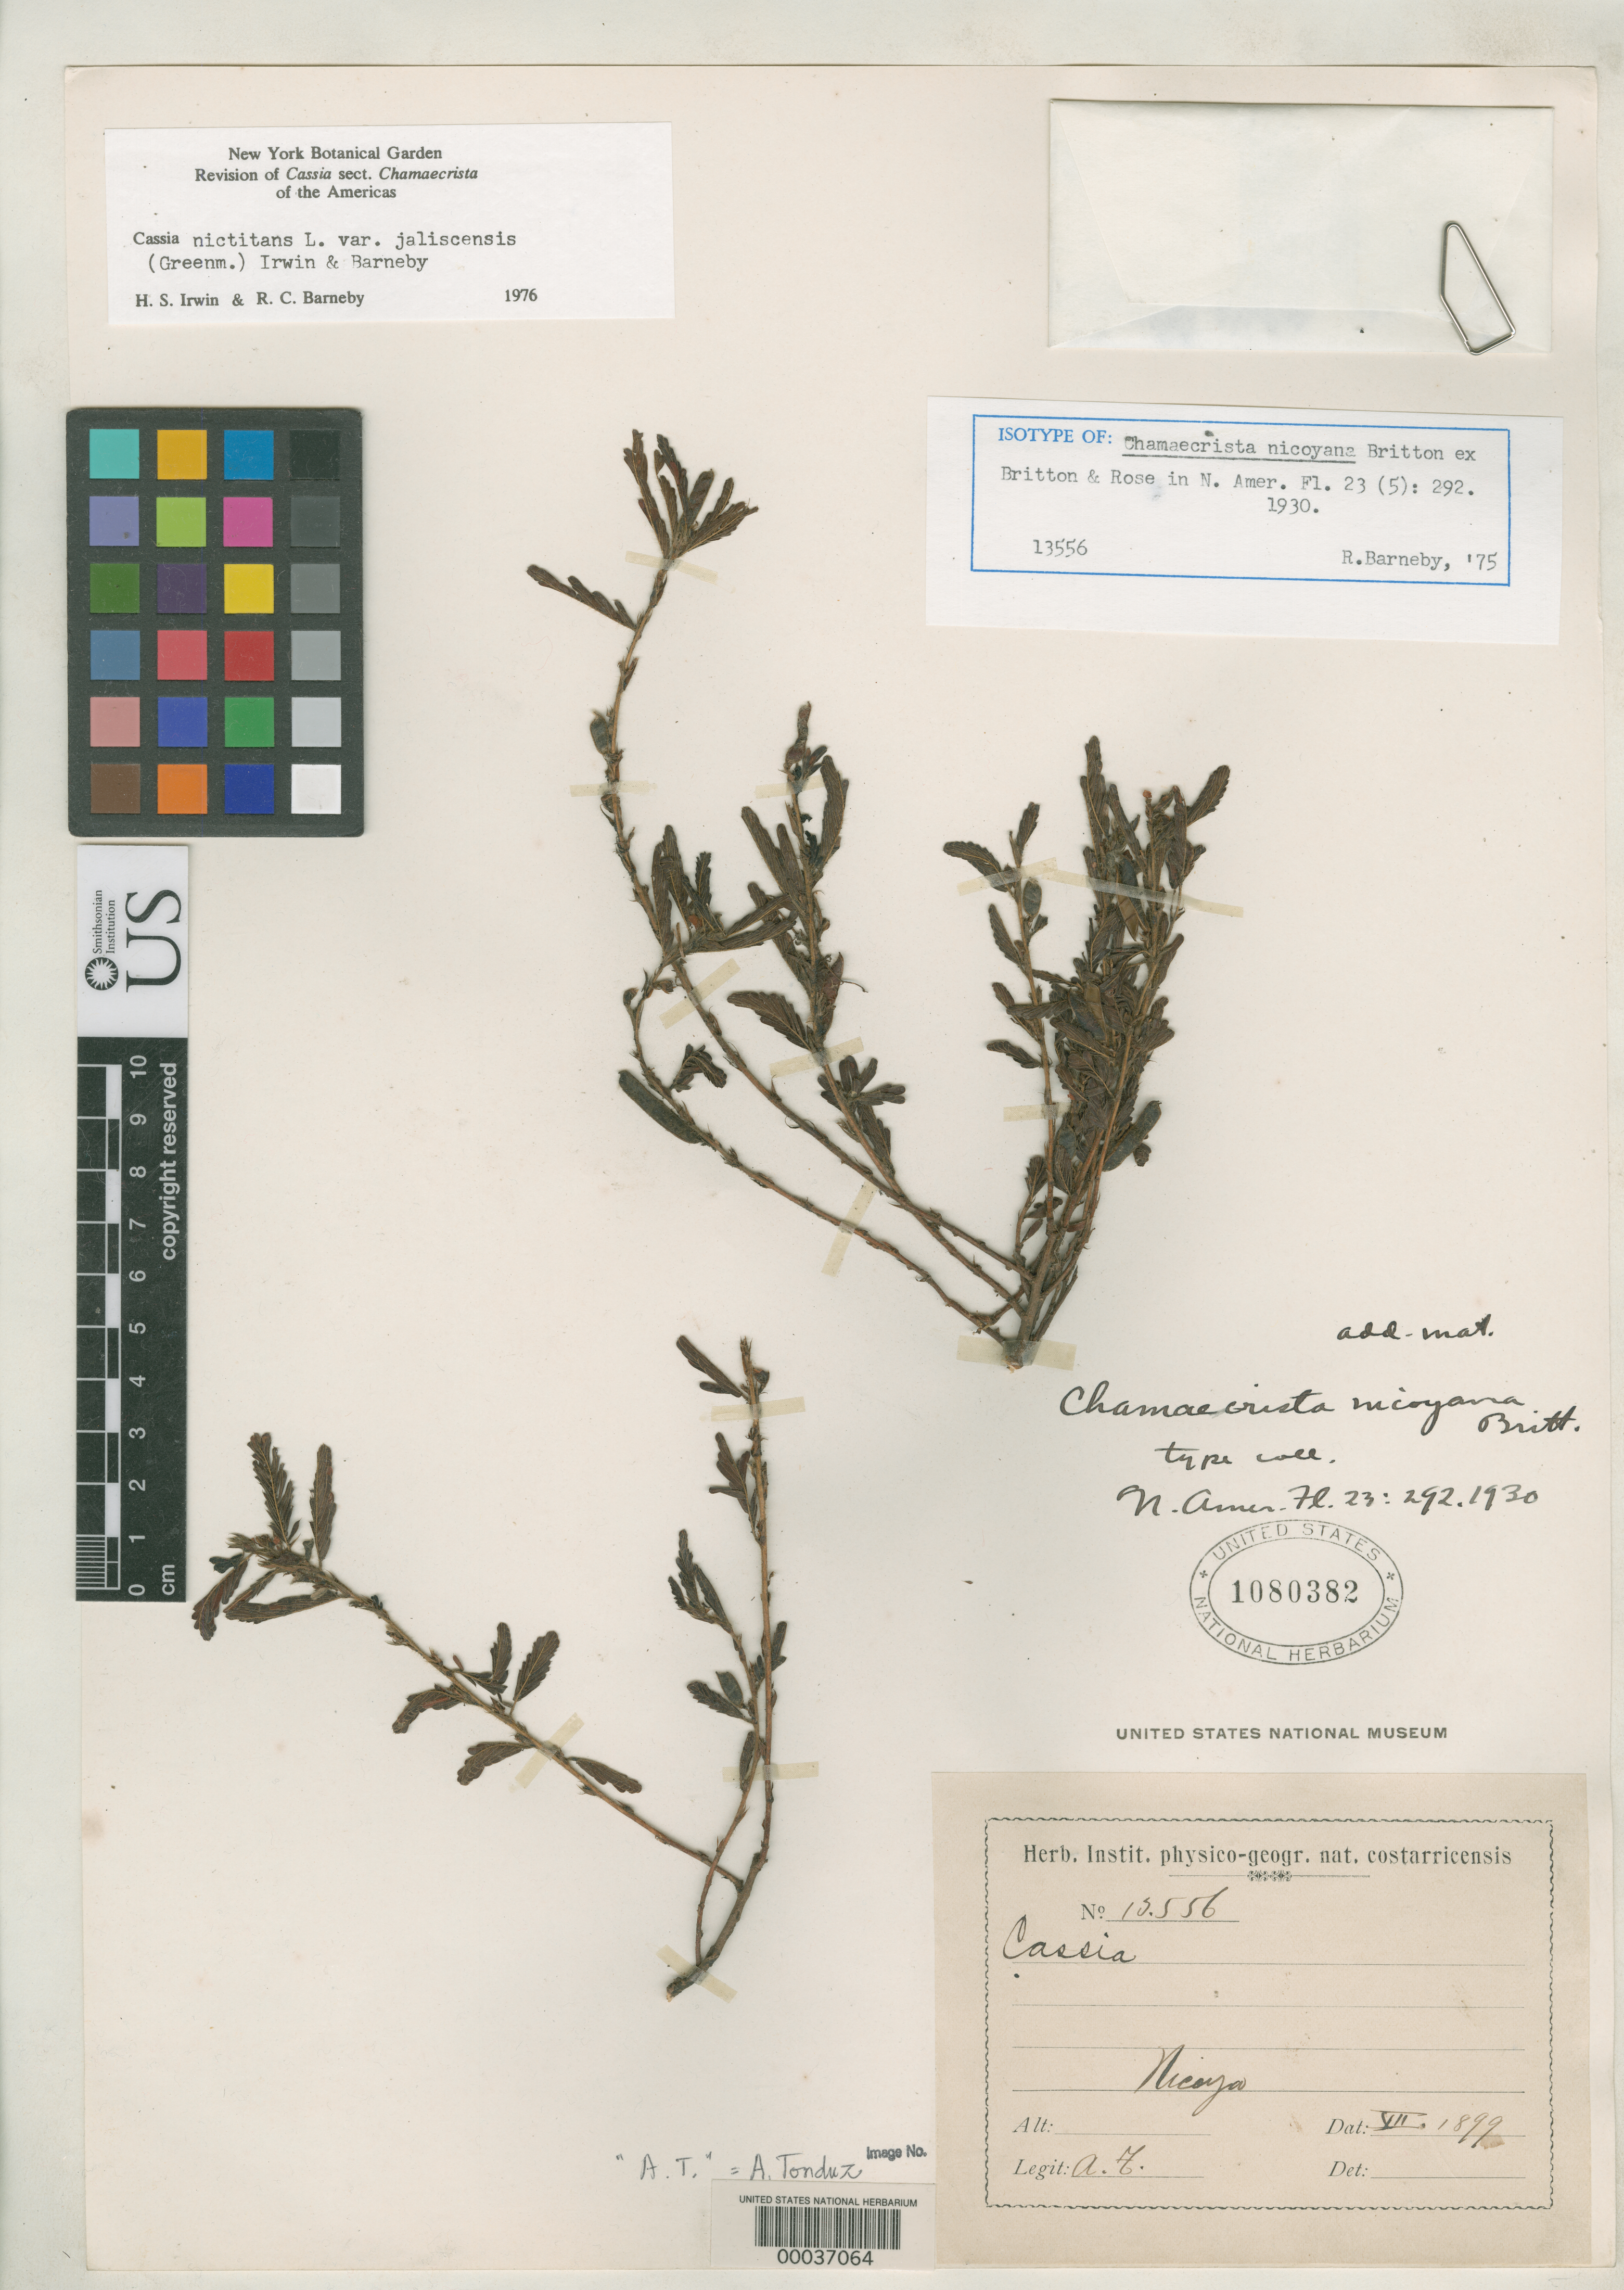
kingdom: Plantae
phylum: Tracheophyta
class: Magnoliopsida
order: Fabales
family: Fabaceae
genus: Chamaecrista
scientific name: Chamaecrista nicoyana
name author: Britton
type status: Isotype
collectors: A. Tonduz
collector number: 13556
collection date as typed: Dec 1899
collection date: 1899-12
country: Costa Rica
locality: Near Nicoya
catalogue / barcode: US 1080382